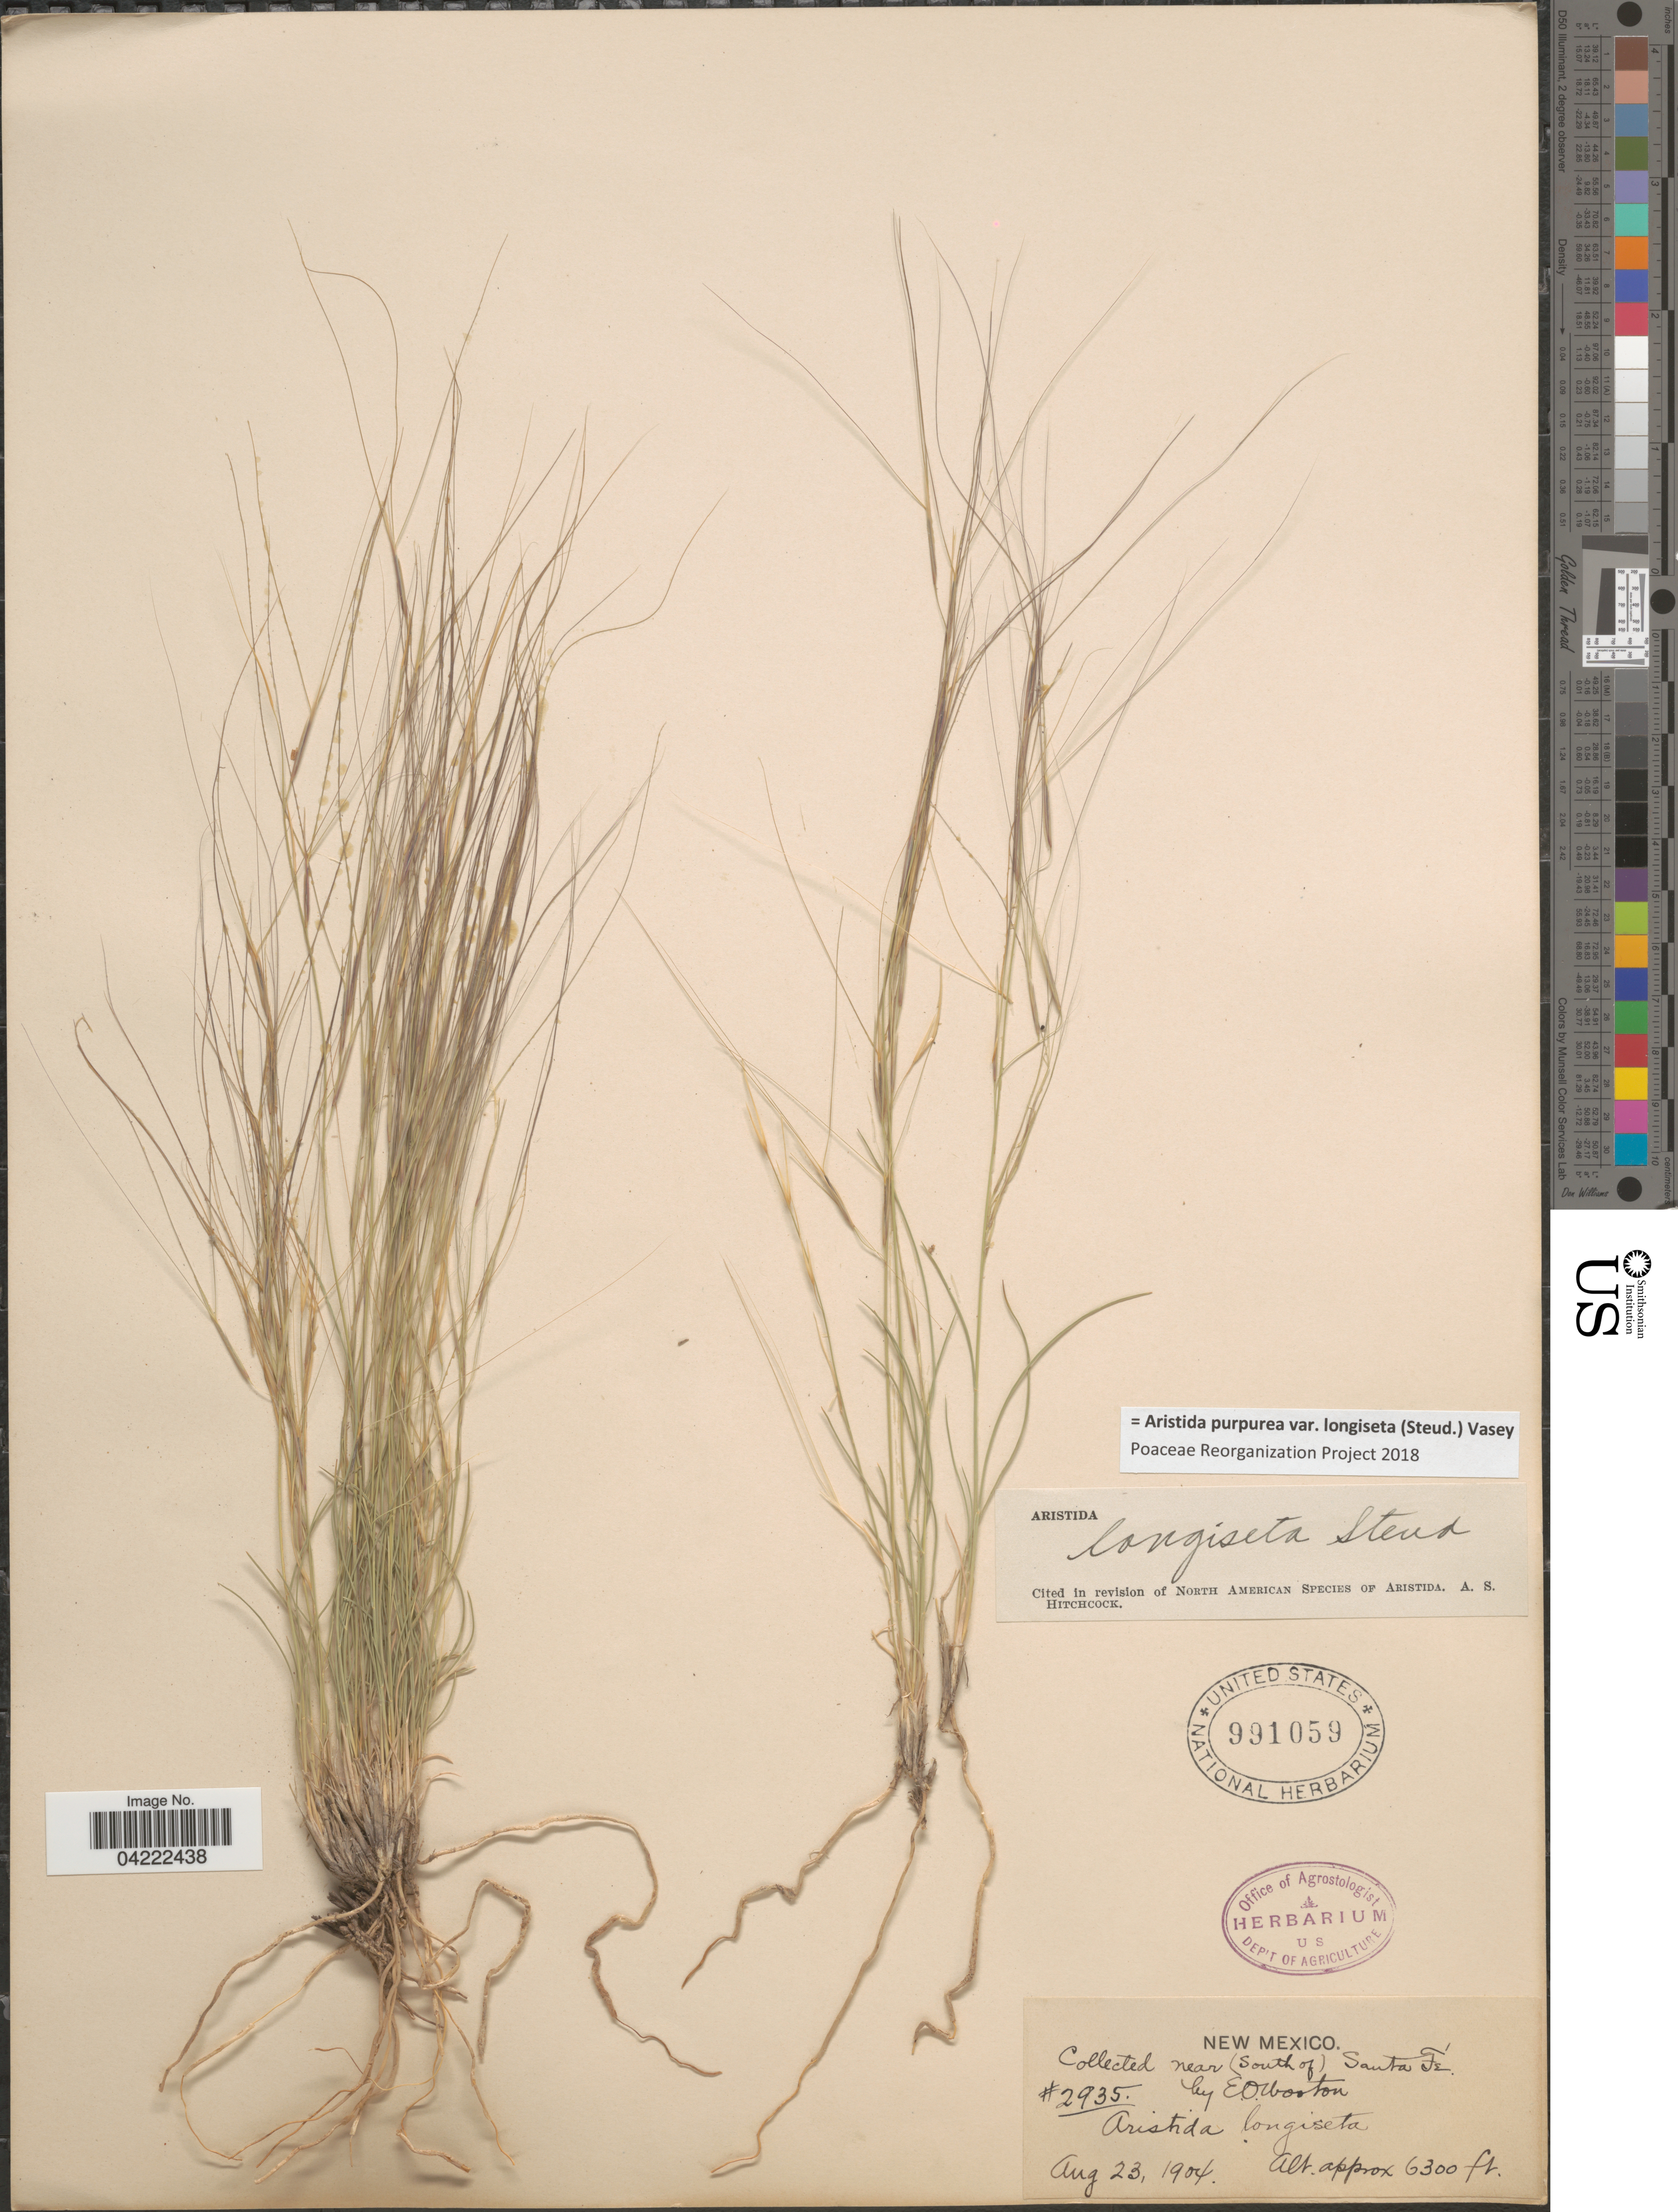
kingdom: Plantae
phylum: Tracheophyta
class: Liliopsida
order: Poales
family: Poaceae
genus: Aristida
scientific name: Aristida purpurea var. longiseta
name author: (Steud.) Vasey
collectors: E. O. Wooton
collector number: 2935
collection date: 1904-08-23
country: United States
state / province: New Mexico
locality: Near (South of) Santa Fé.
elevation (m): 1920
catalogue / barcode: US 991059